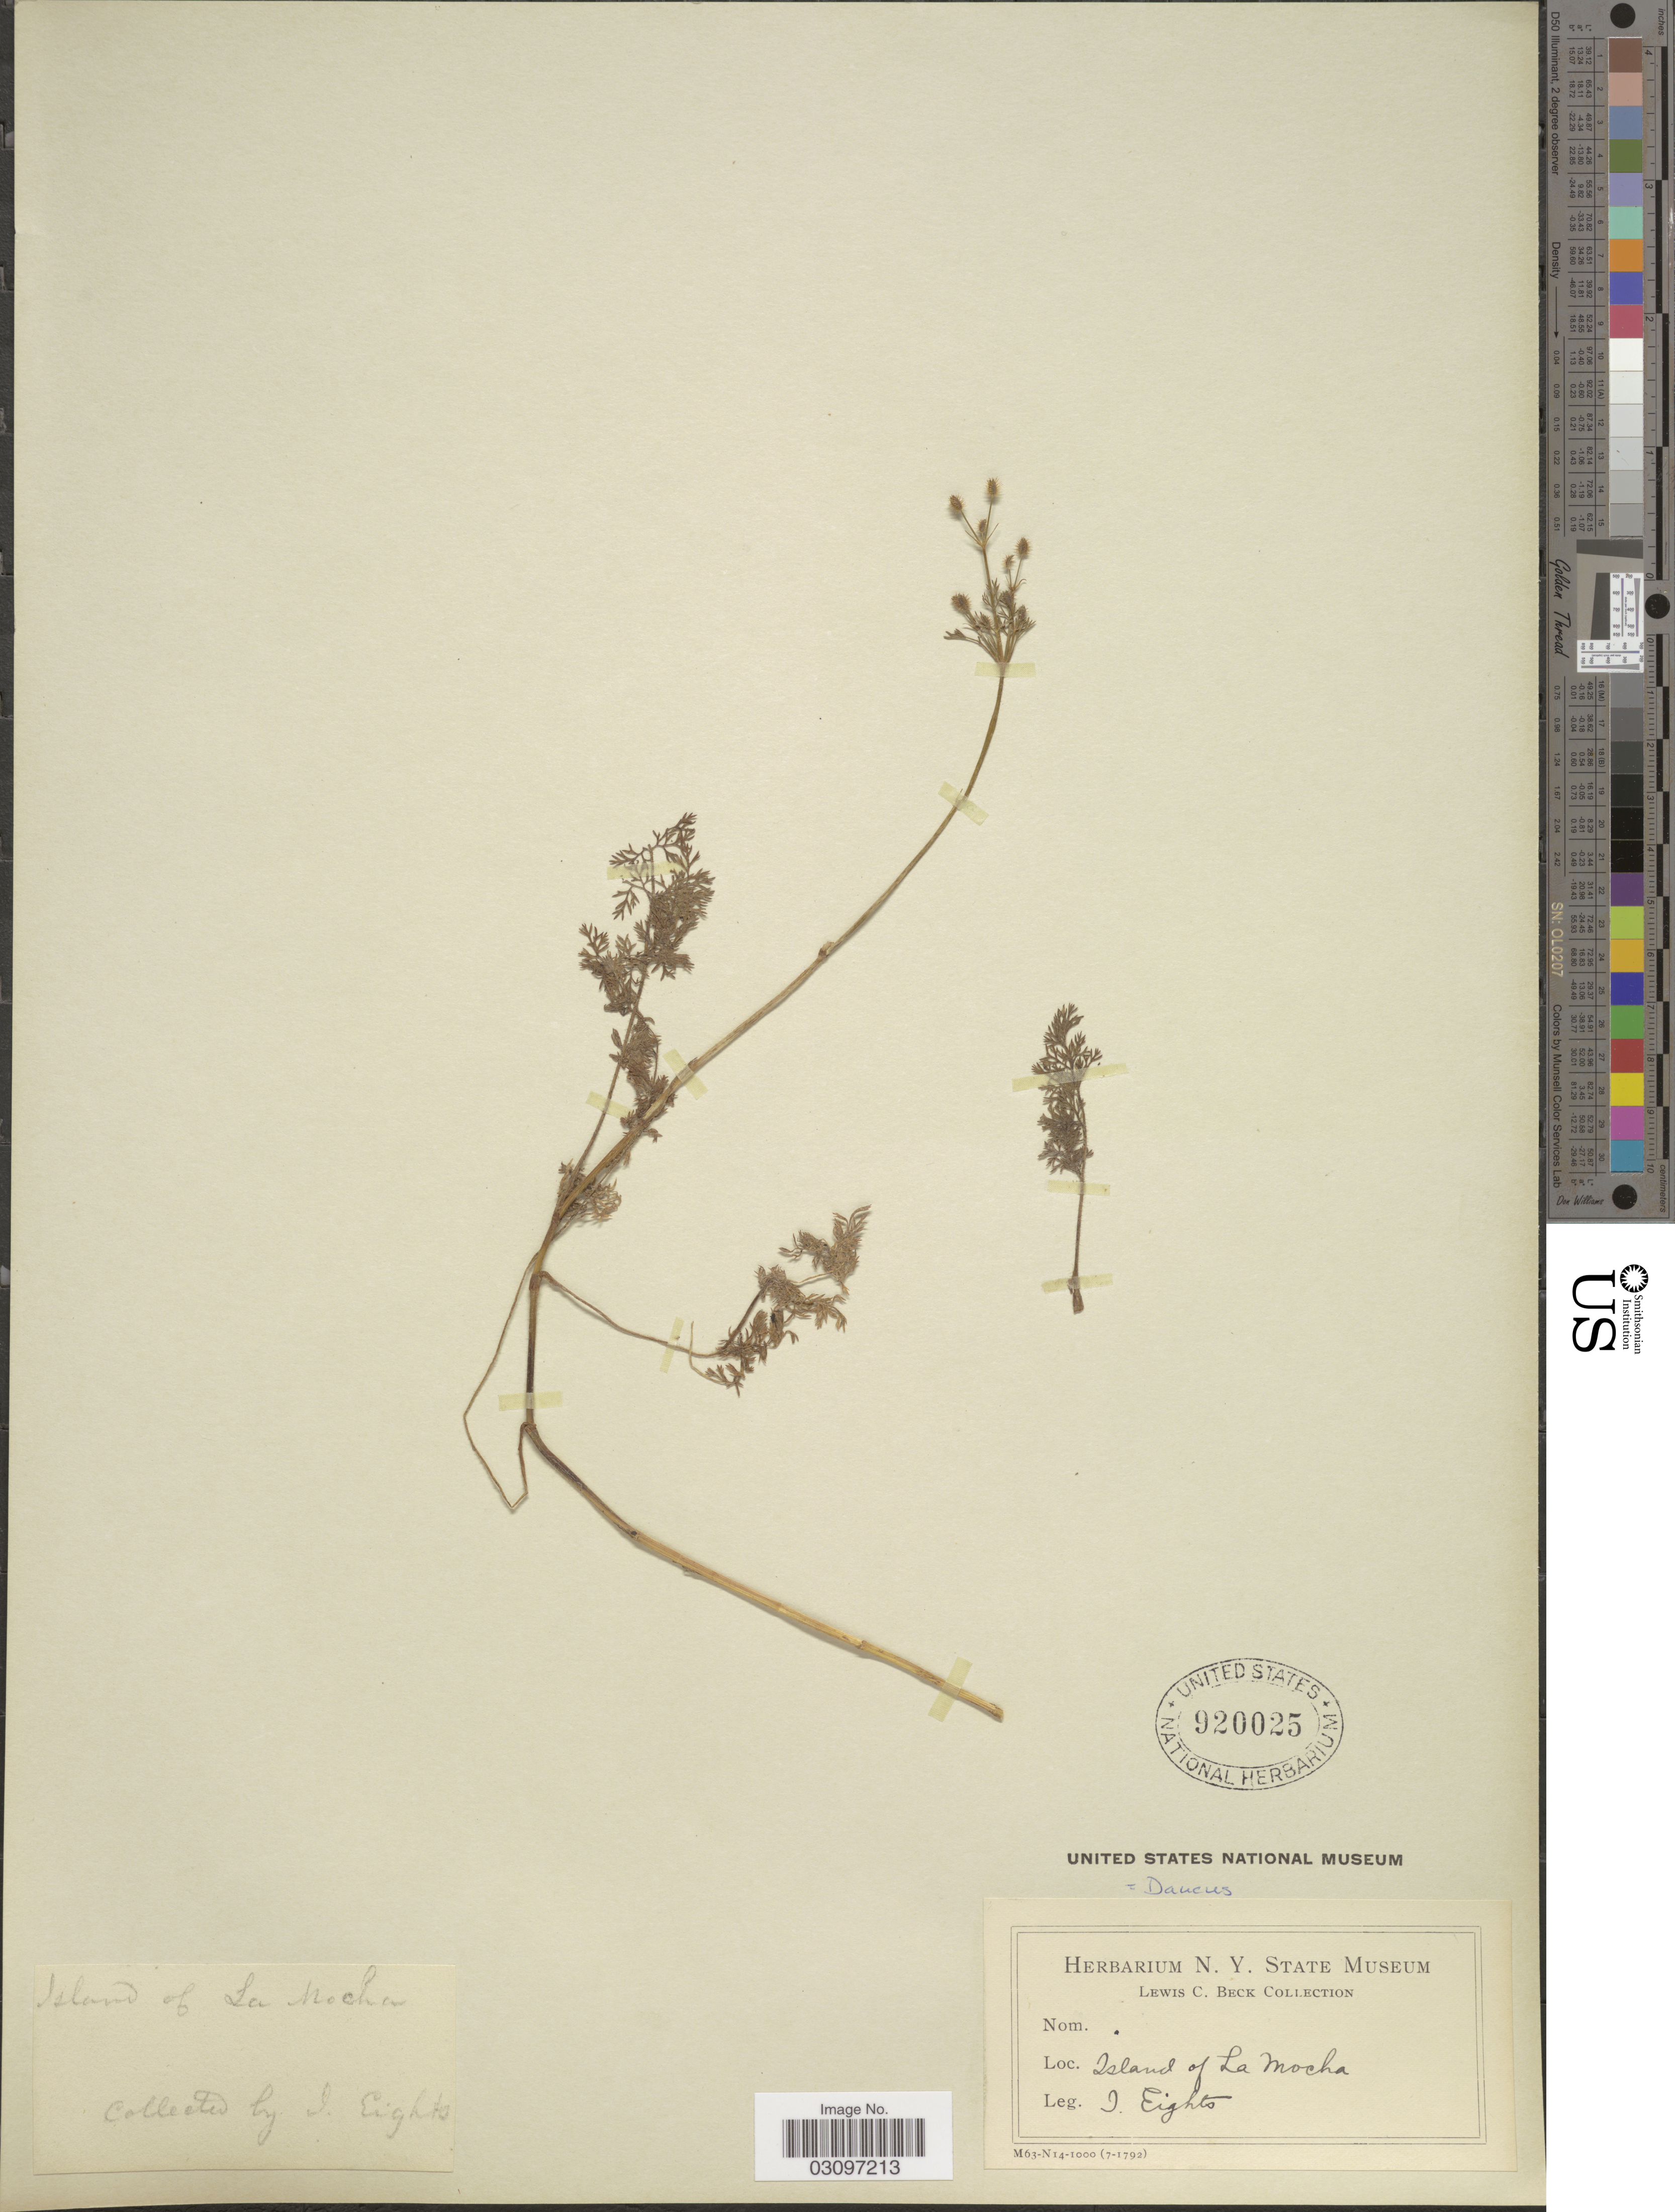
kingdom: Plantae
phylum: Tracheophyta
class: Magnoliopsida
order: Apiales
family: Apiaceae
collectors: J. Eights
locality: Island of La Mocha.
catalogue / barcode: US 920025